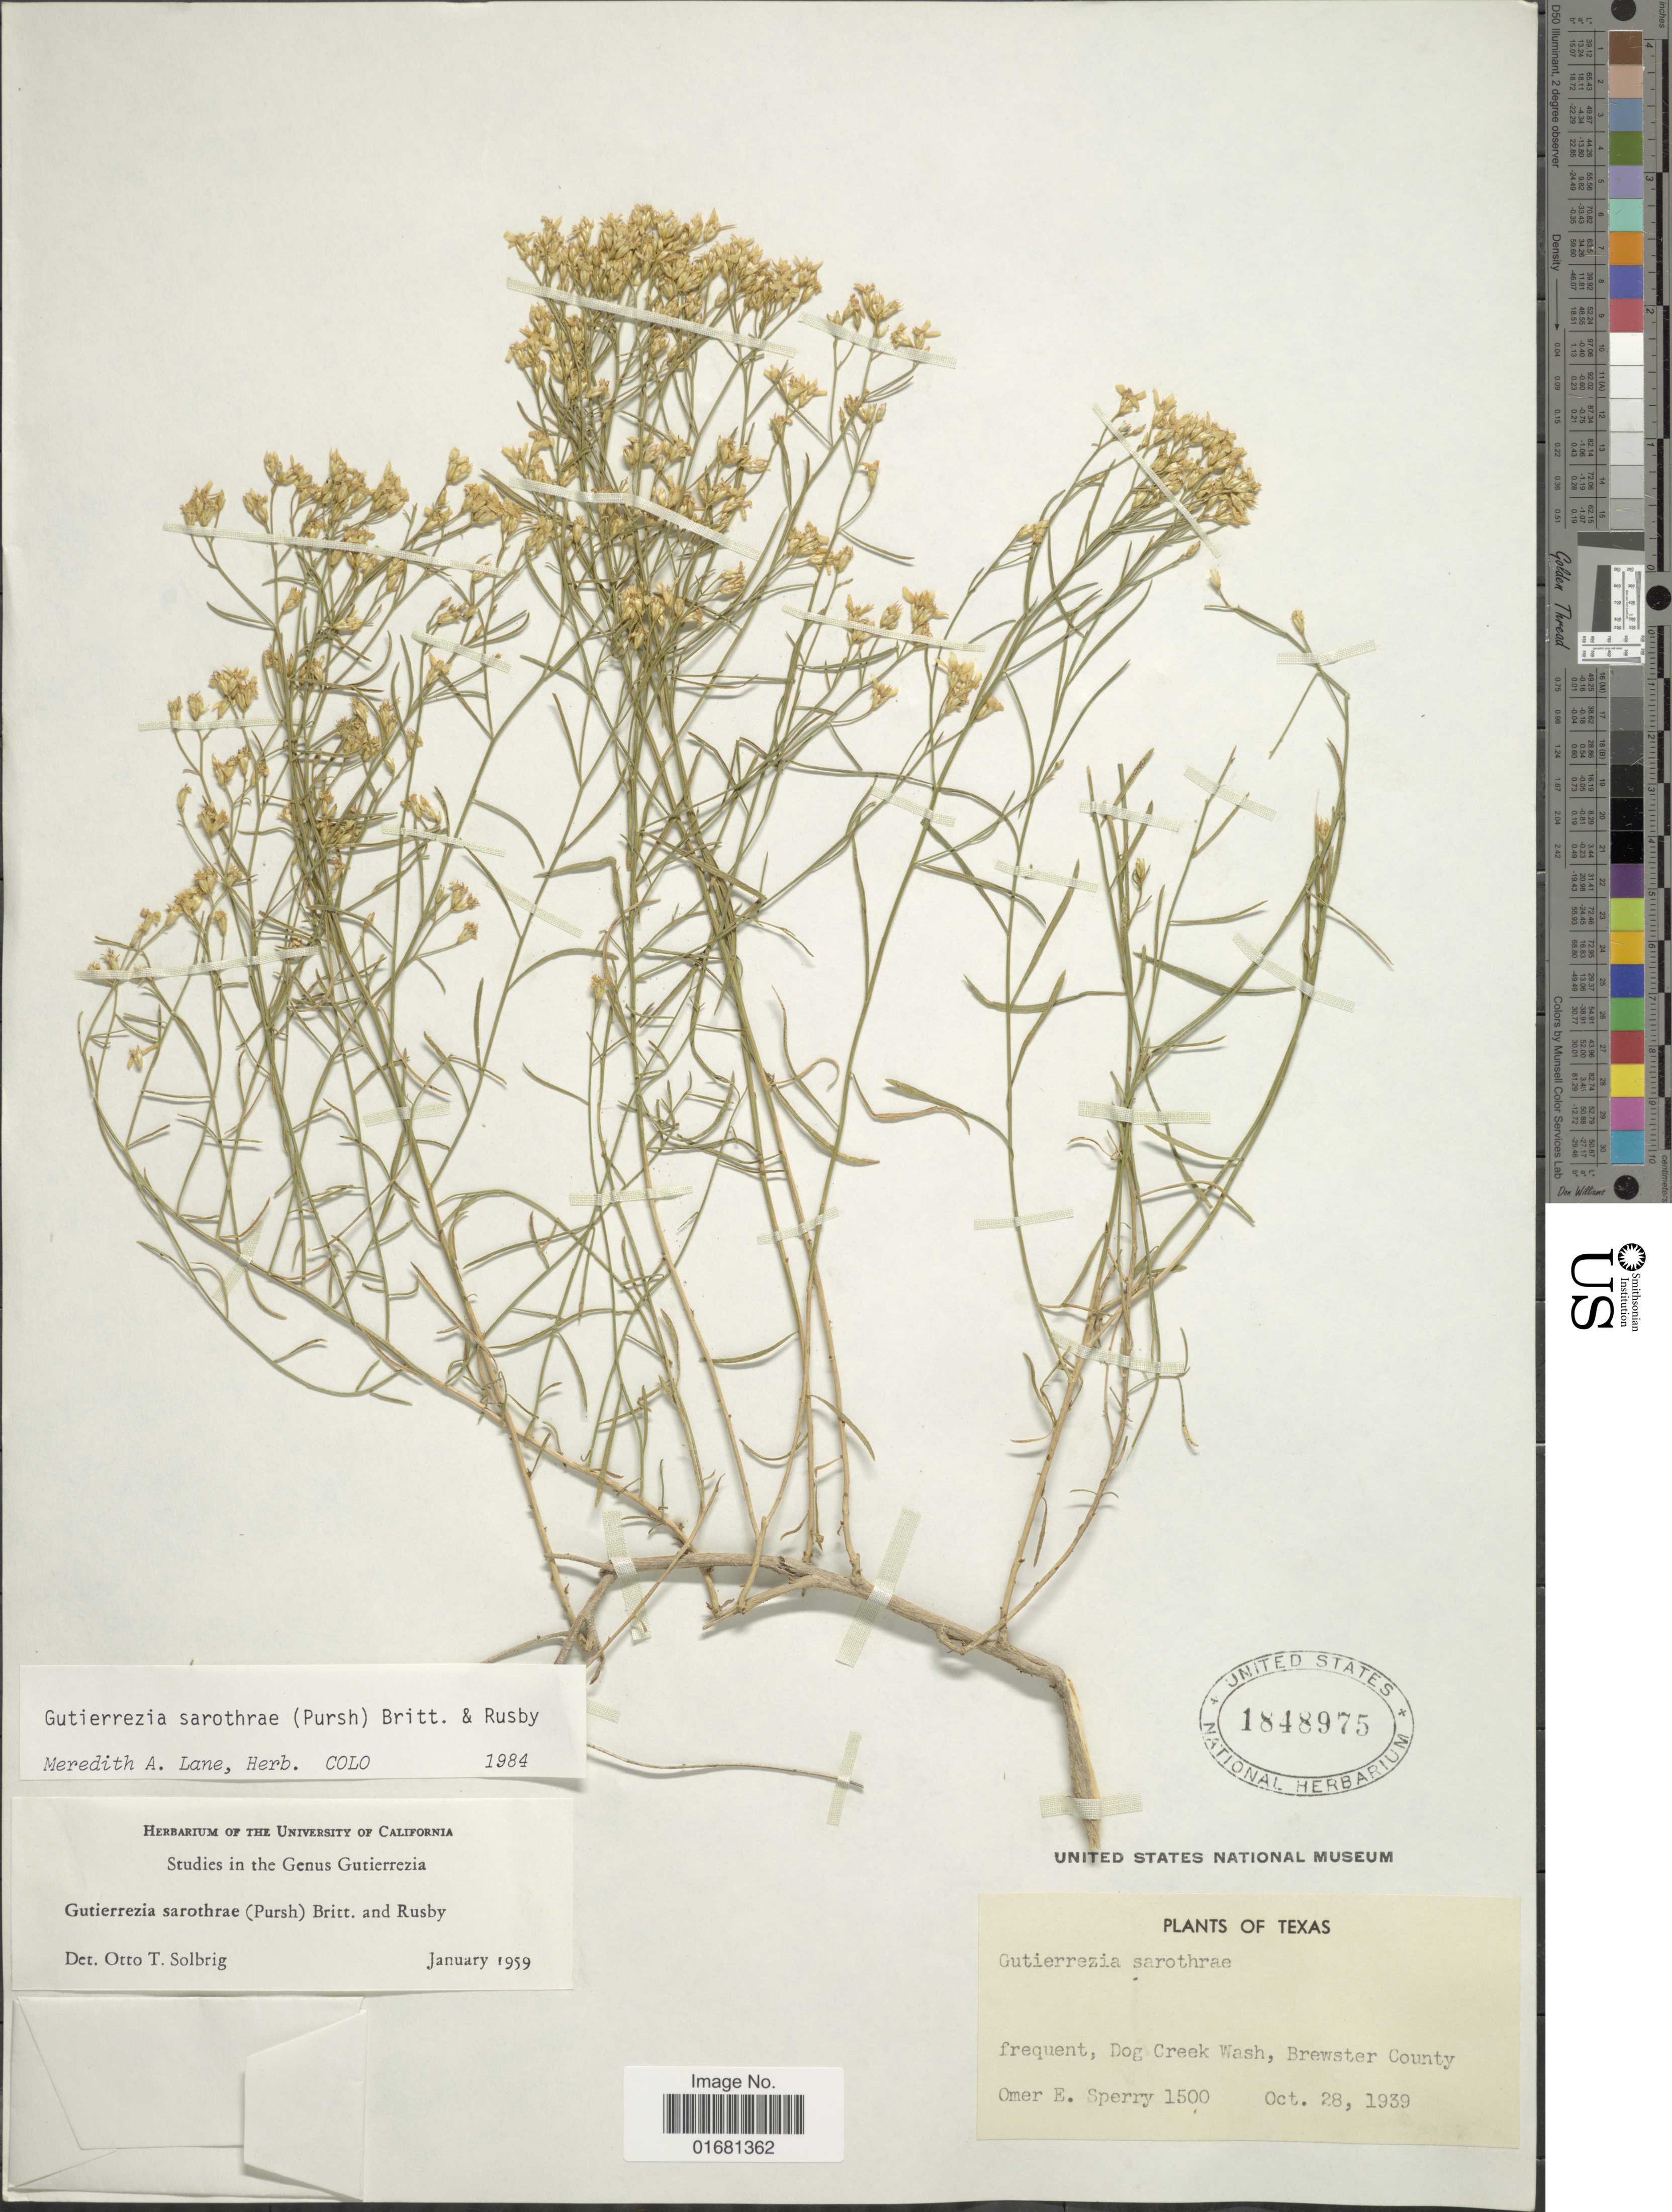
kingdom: Plantae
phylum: Tracheophyta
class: Magnoliopsida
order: Asterales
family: Asteraceae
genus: Gutierrezia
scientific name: Gutierrezia sarothrae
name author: (Pursh) Britton & Rusby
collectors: O. E. Sperry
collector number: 1500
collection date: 1939-10-28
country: United States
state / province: Texas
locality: Dog Creek Wash, Brewster County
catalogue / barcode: US 1848975